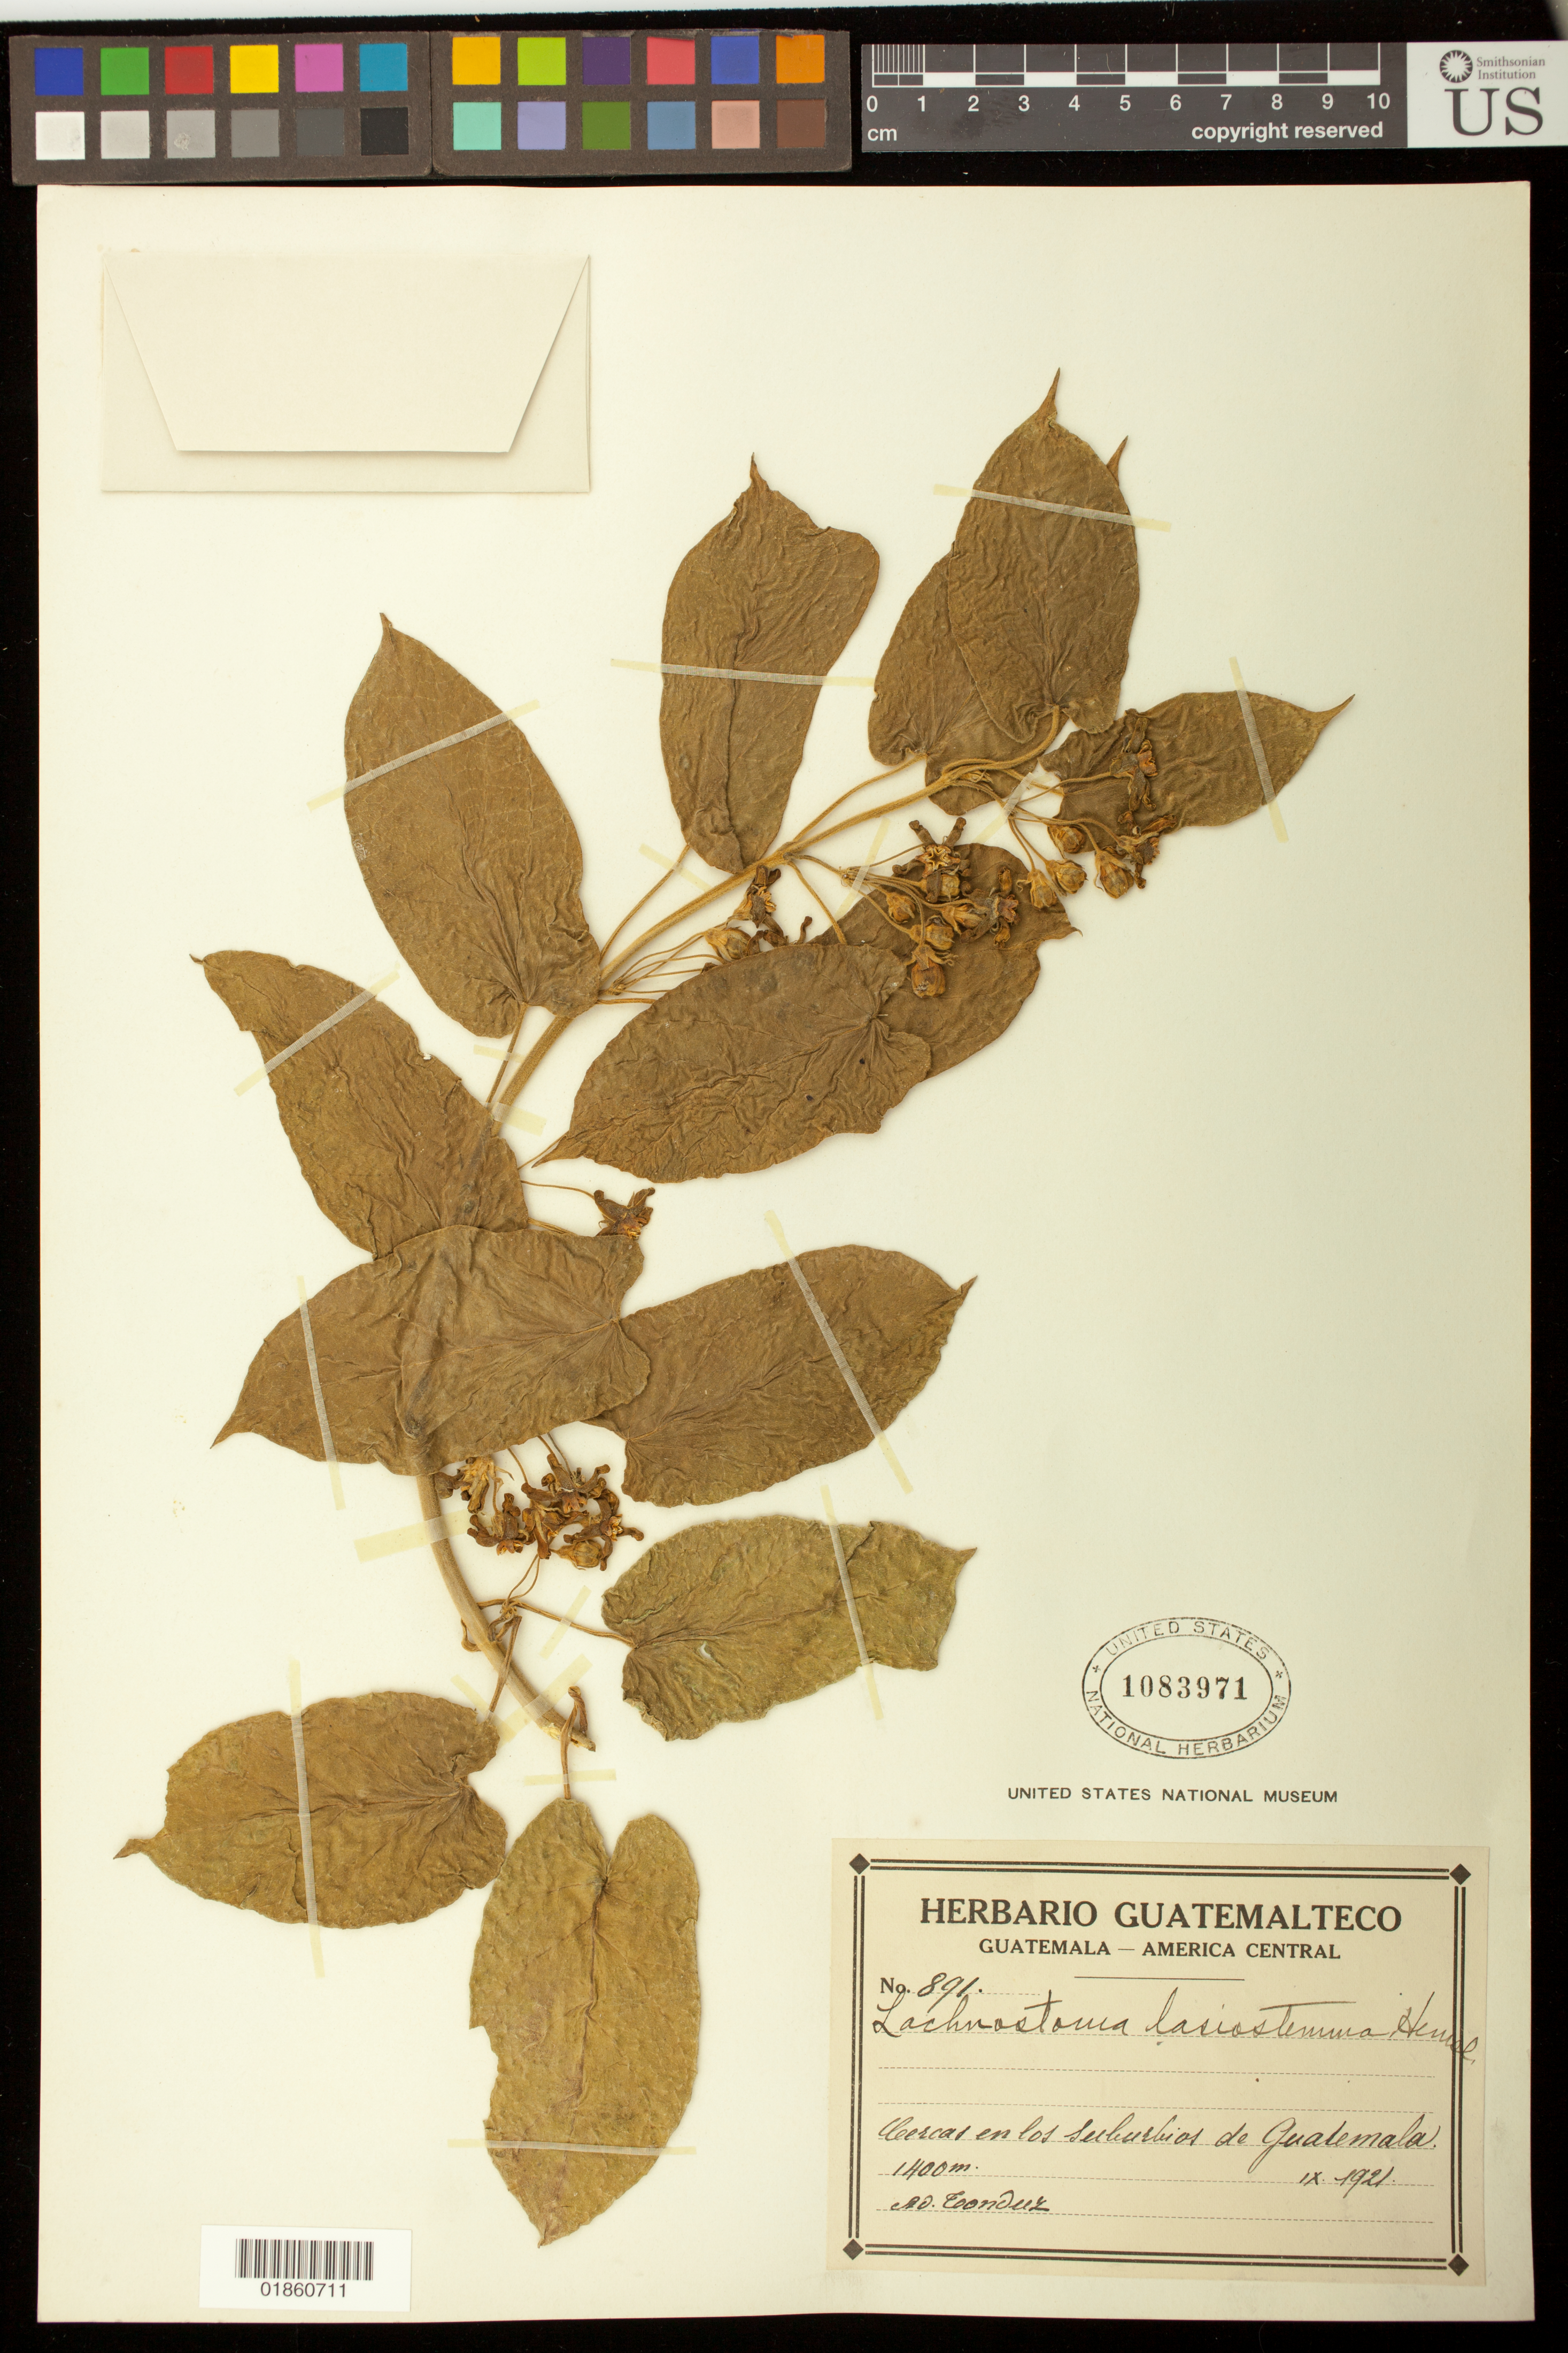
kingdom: Plantae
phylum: Tracheophyta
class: Magnoliopsida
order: Gentianales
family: Apocynaceae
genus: Gonolobus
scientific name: Gonolobus lasiostemma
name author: (Hemsl.) Woodson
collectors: A. Tonduz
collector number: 891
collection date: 1921-09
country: Guatemala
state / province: Guatemala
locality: Cercas en los Suburbios de Gualemala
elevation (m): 1400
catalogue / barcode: US 1083971